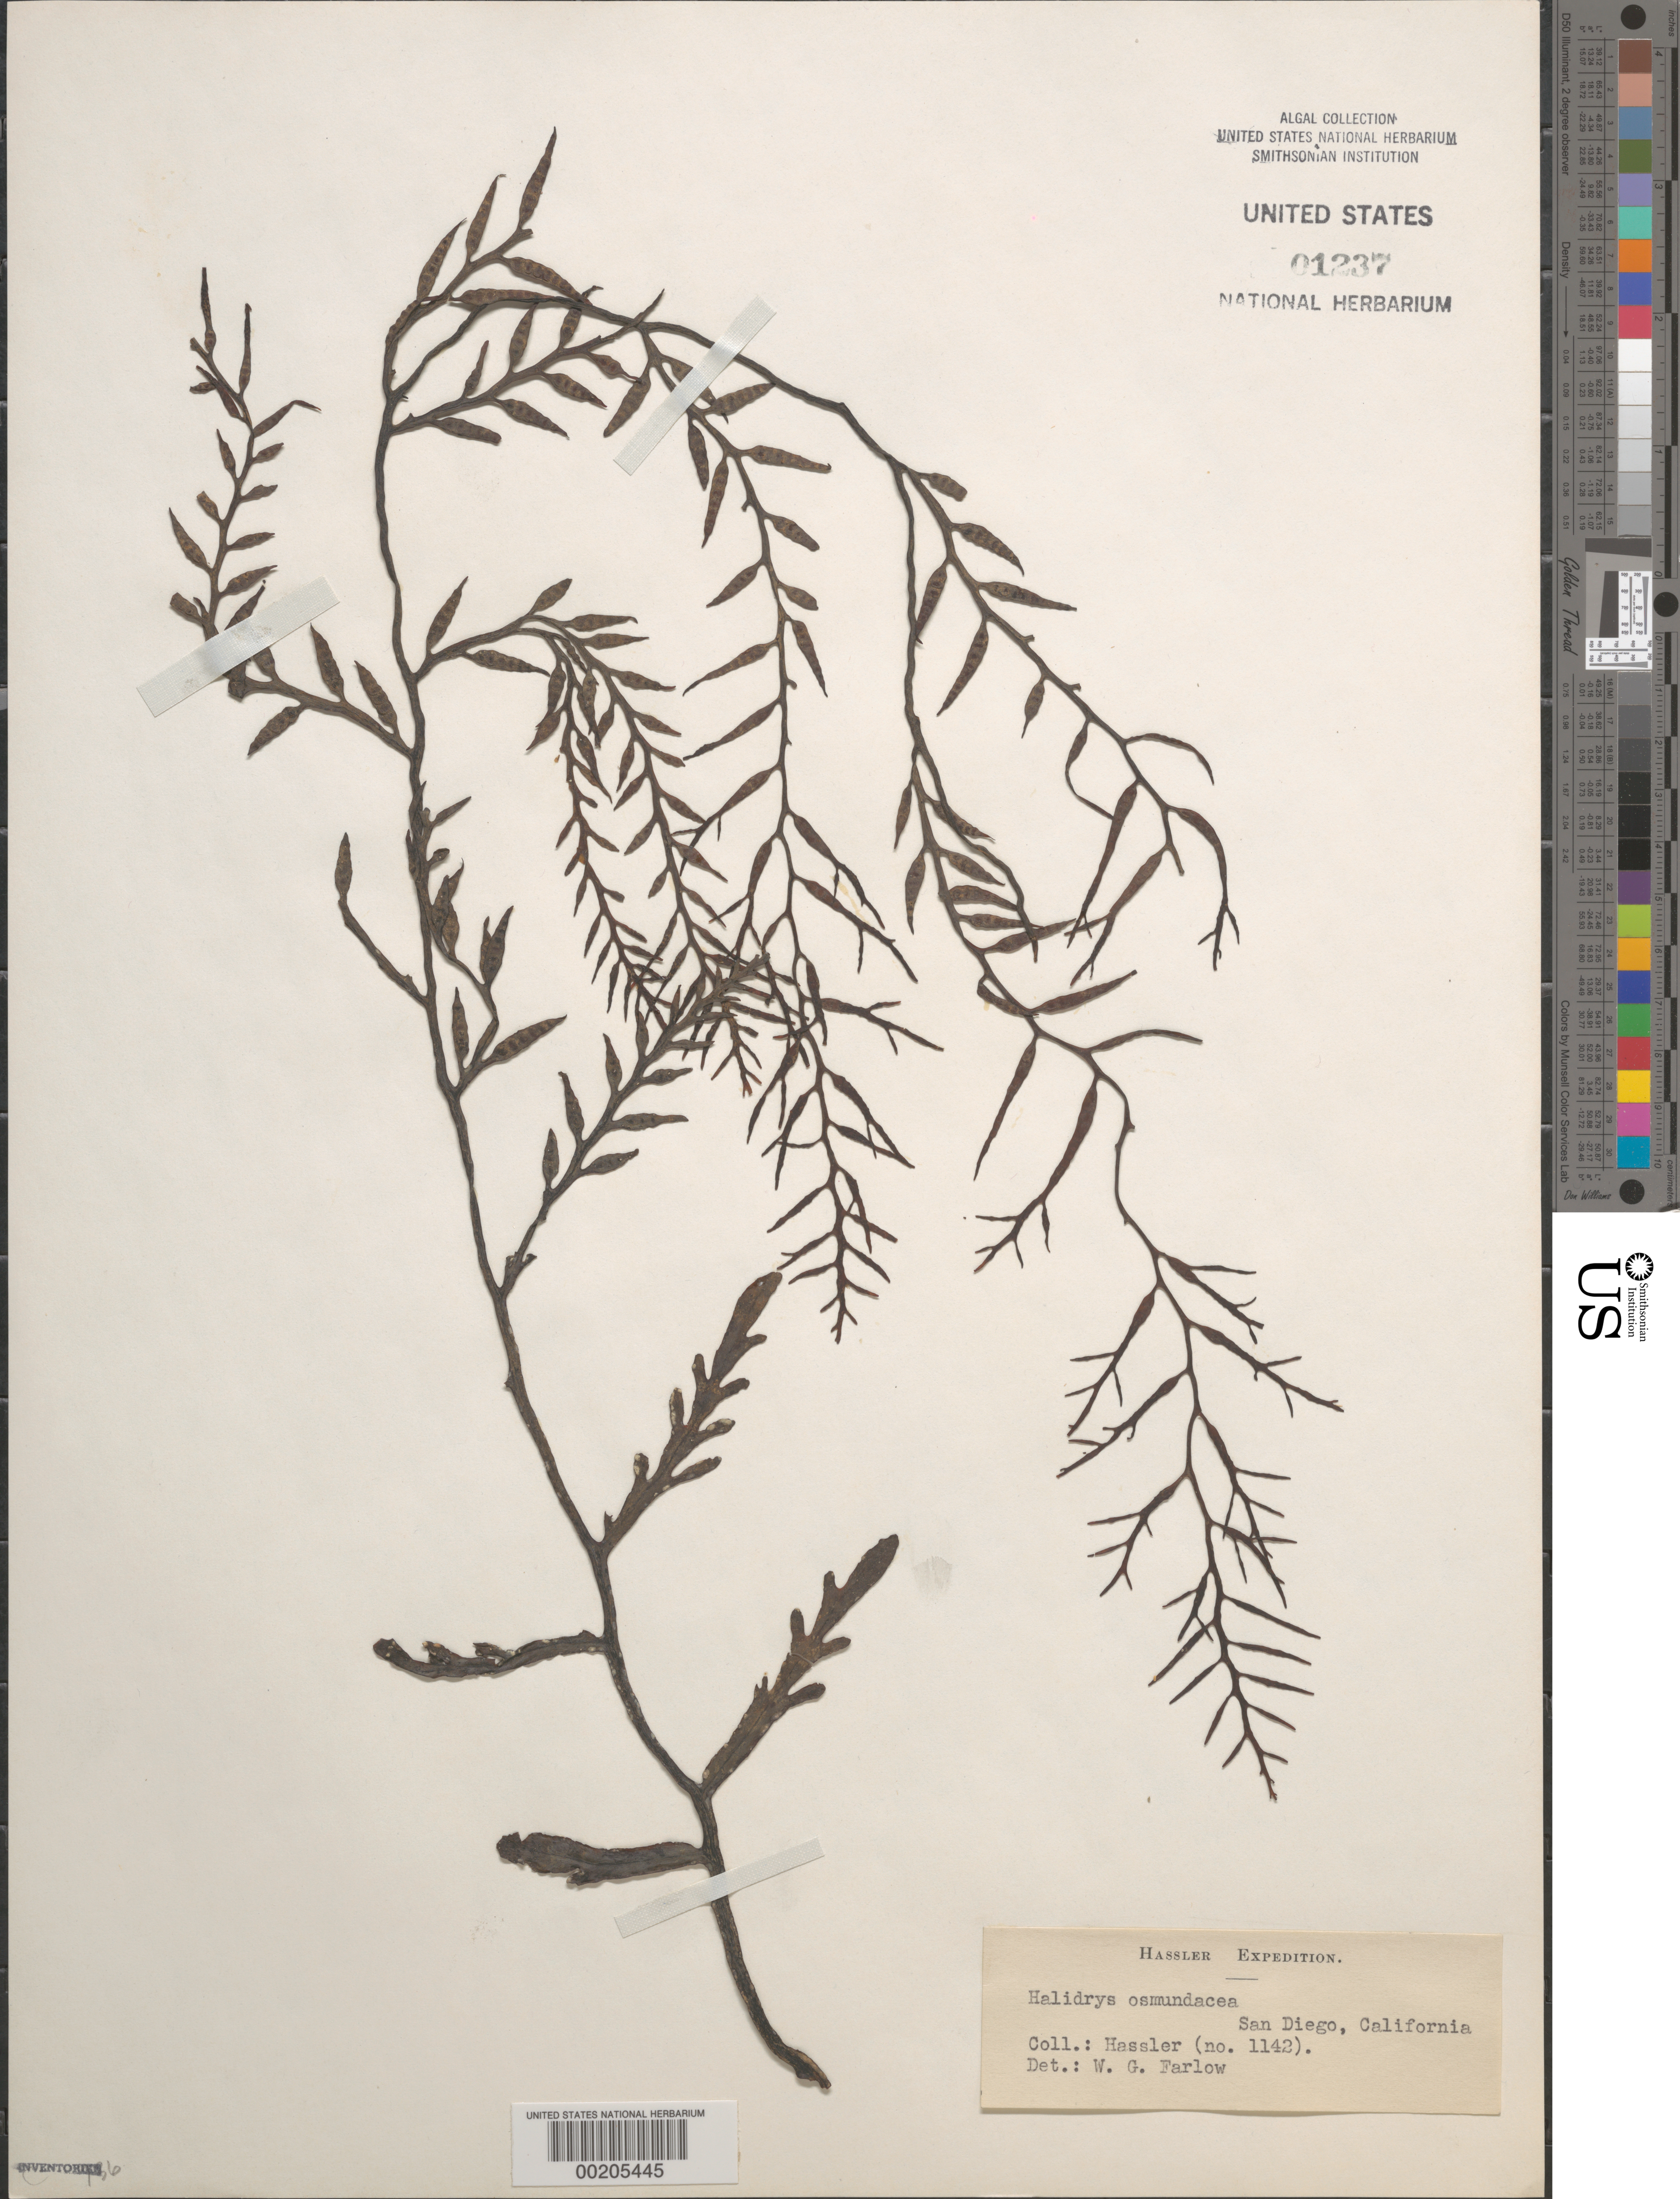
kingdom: Chromista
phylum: Ochrophyta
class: Phaeophyceae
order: Fucales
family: Sargassaceae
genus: Stephanocystis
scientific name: Stephanocystis osmundacea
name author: (Turner) Trevis.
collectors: T. Hill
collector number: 1142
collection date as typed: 1872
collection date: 1872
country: United States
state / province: California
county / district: San Diego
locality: San Diego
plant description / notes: Hassler Expedition, 1871-1872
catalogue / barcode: US 1237